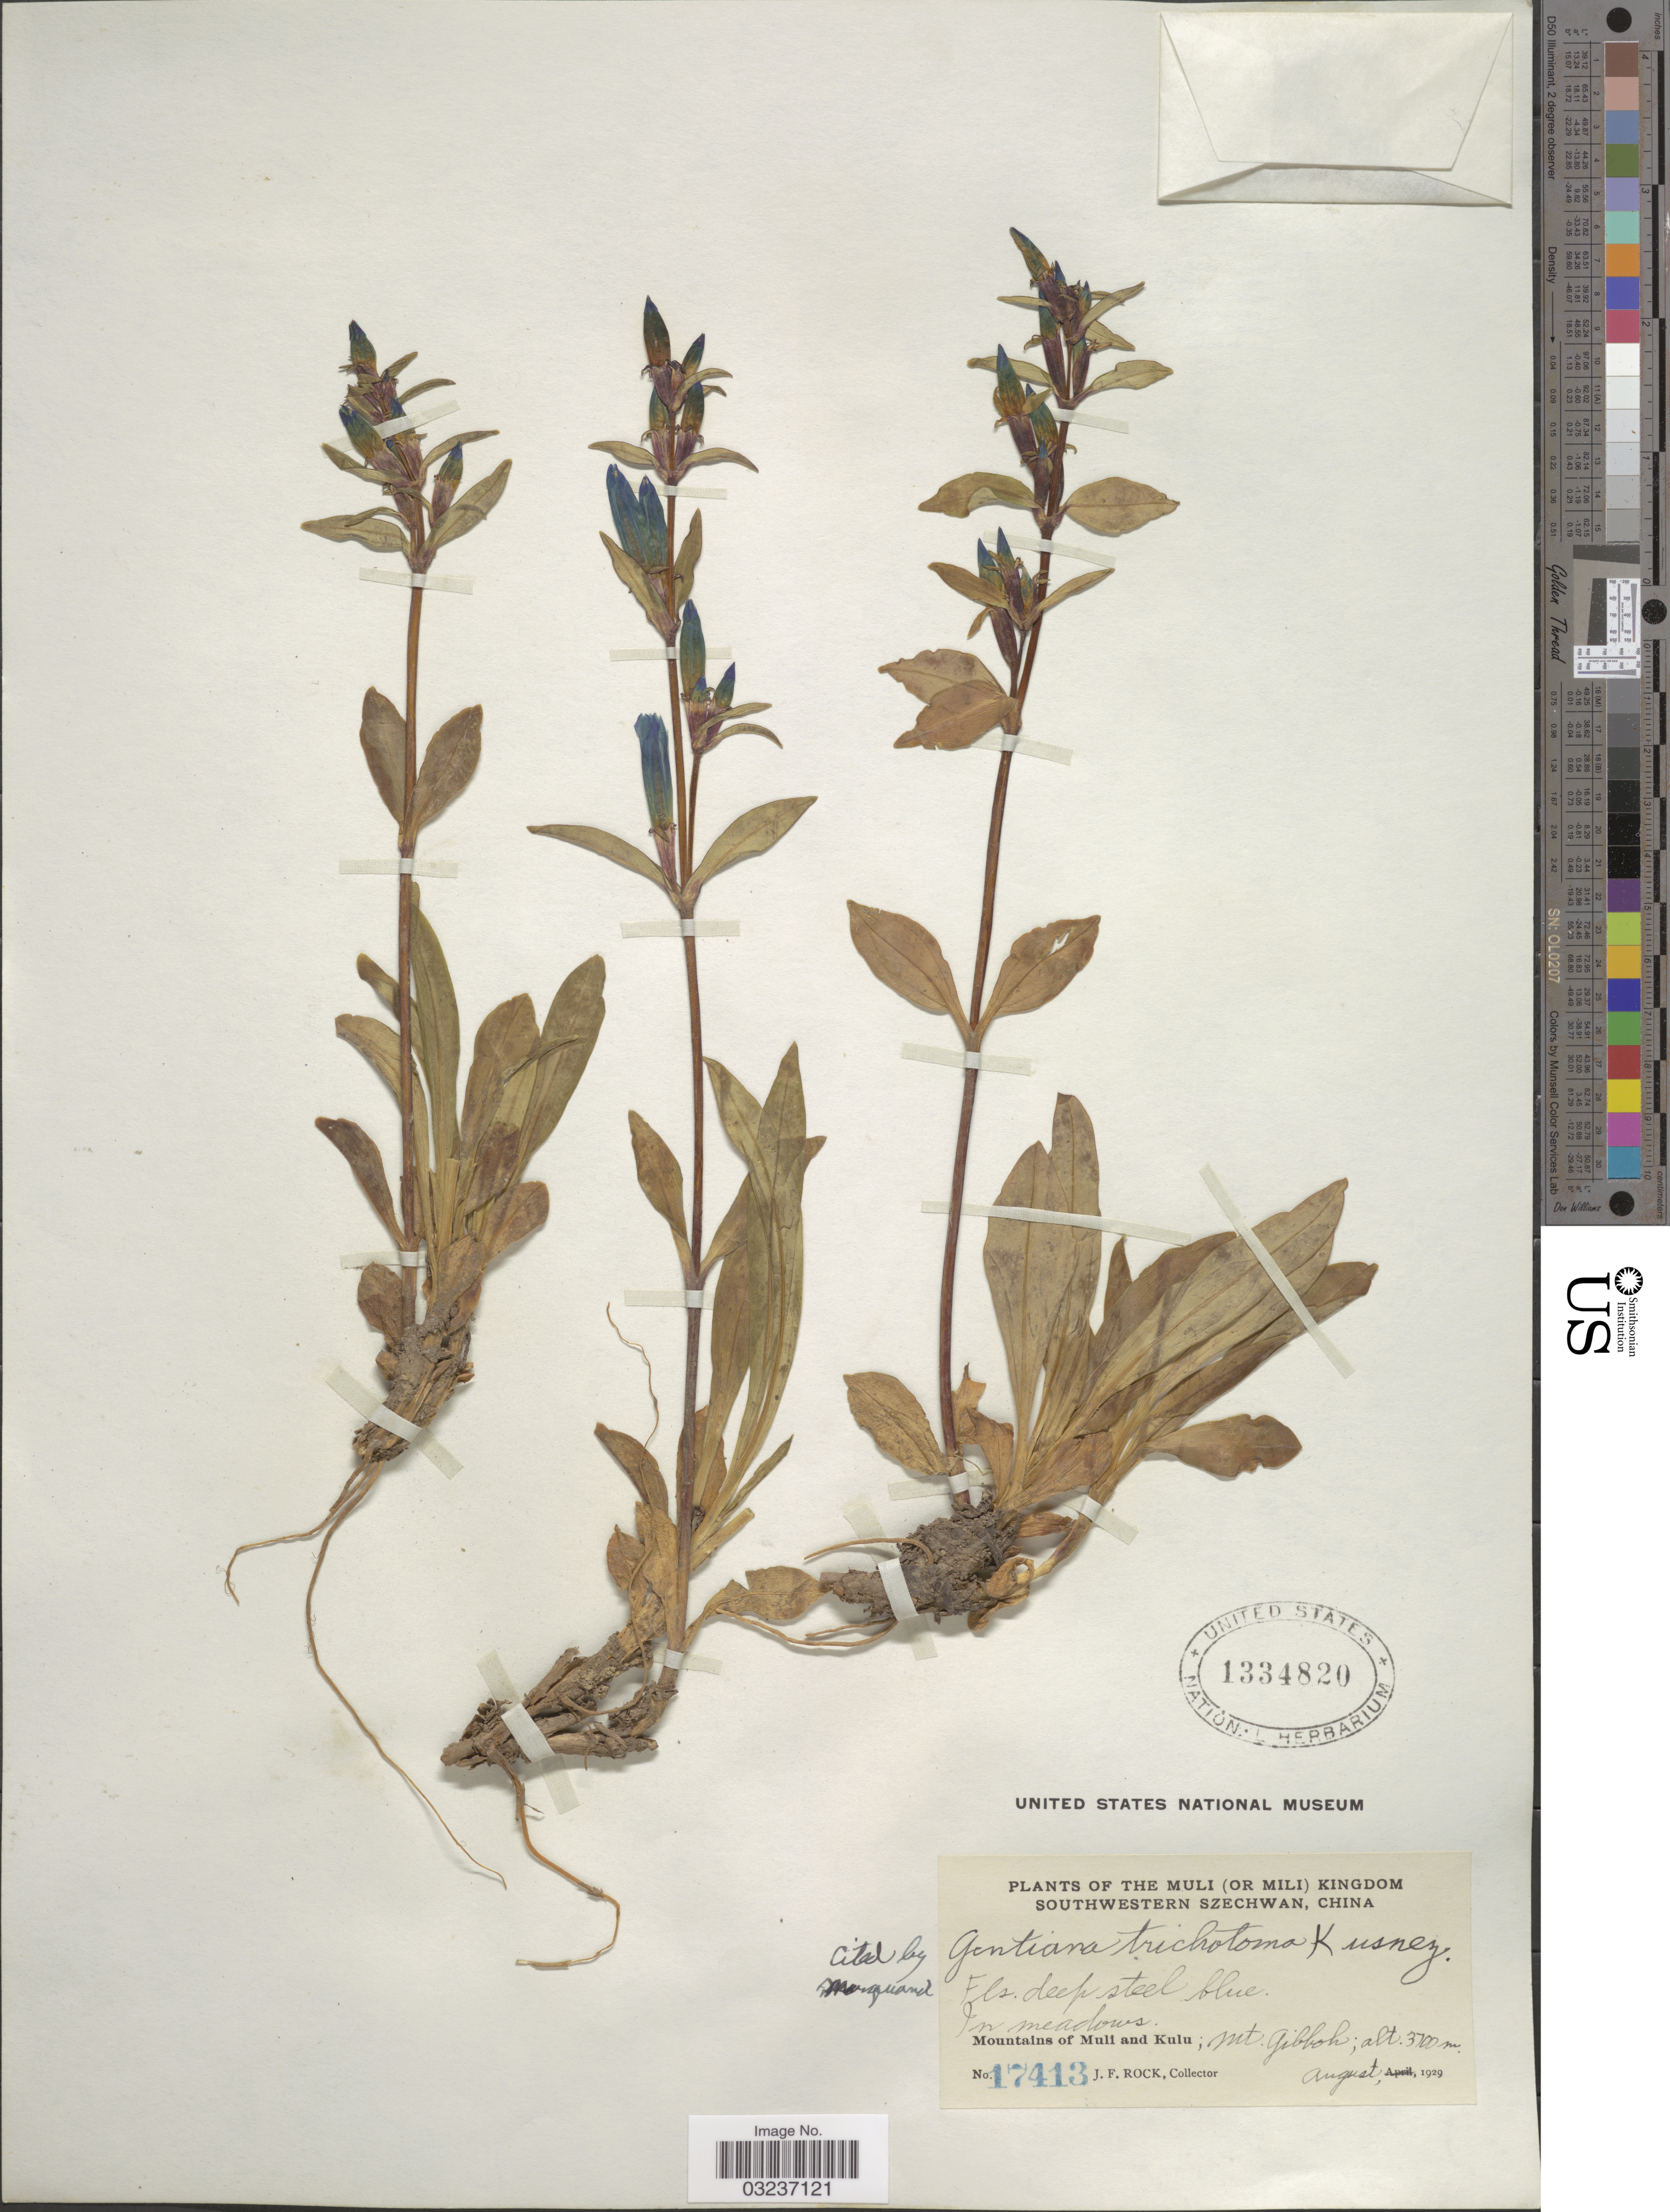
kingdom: Plantae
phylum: Tracheophyta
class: Magnoliopsida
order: Gentianales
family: Gentianaceae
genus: Gentiana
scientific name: Gentiana trichotoma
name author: Kusn.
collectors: J. Rock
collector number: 17413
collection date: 1929-08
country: China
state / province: Sichuan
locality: The Muli (or Mili) Kingdom, Southwestern Szechwan. Mountains of Muli and Kulu. Mt. Gibboh.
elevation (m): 3700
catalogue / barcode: US 1334820